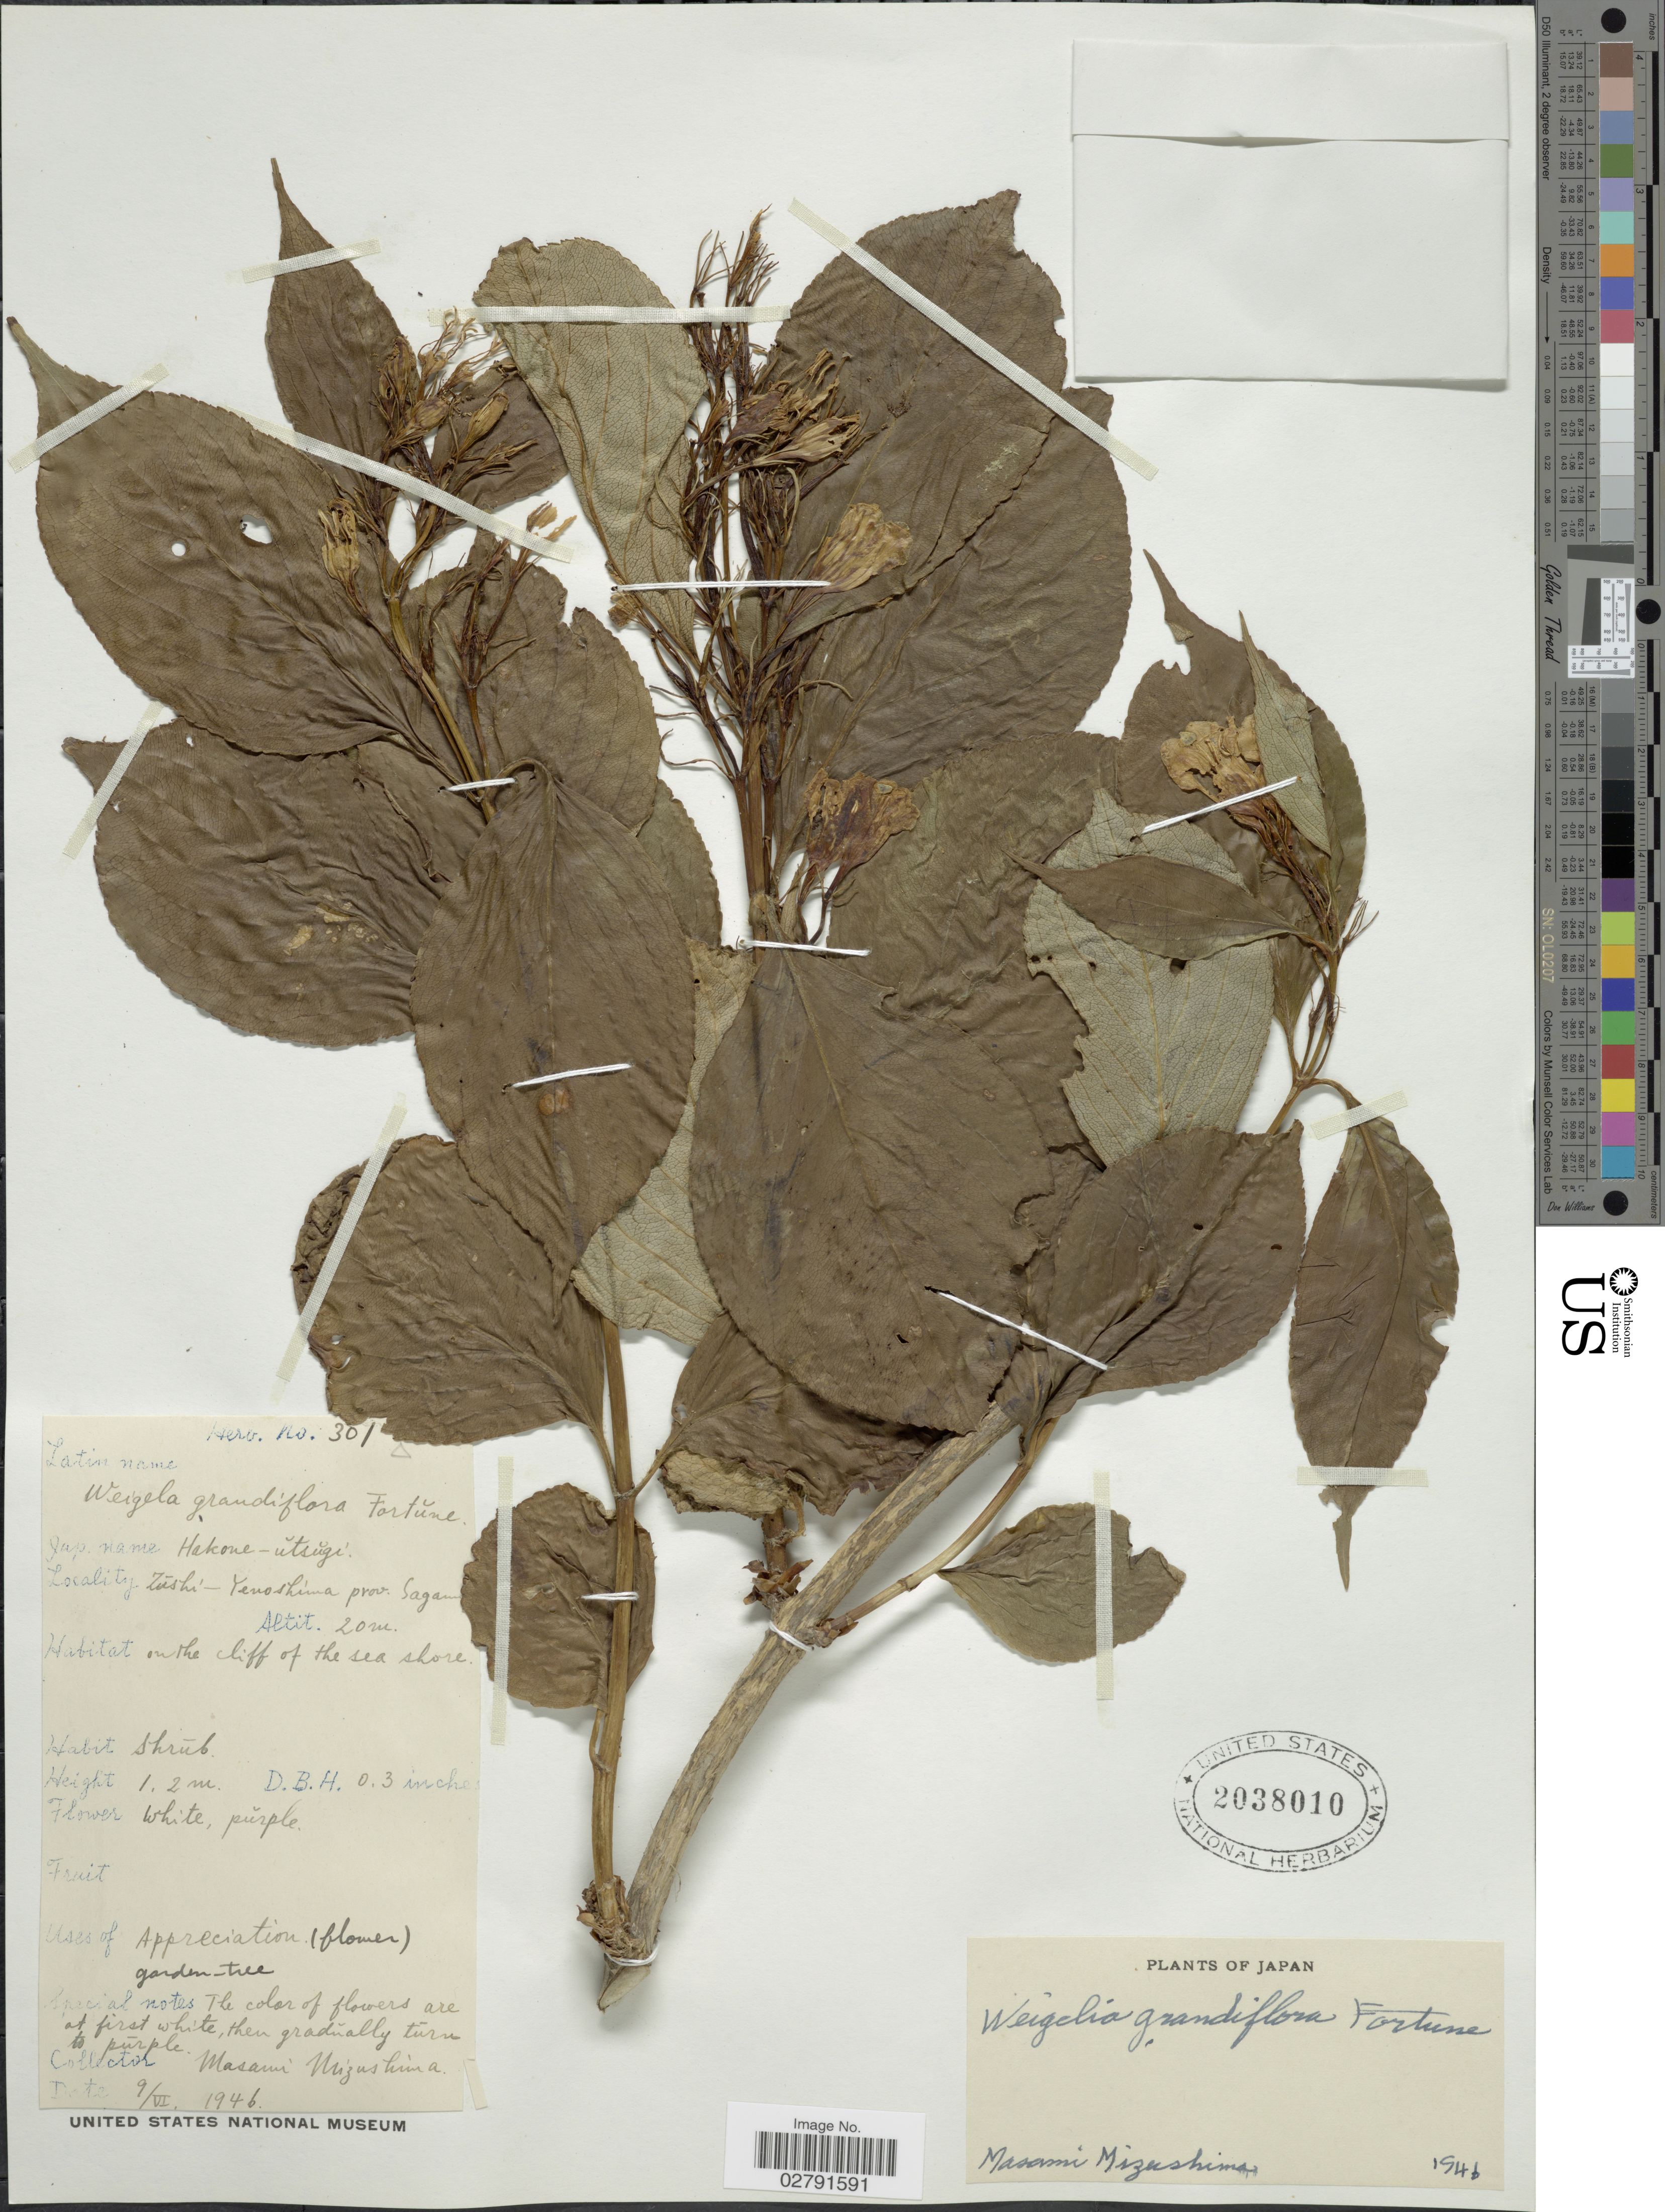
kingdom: Plantae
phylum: Tracheophyta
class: Magnoliopsida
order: Dipsacales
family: Caprifoliaceae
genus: Diervilla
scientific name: Diervilla grandiflora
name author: Siebold & Zucc.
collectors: M. Mizushima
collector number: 301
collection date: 1946-06-09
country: Japan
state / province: Saga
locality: Zushi - Yenoshima prov. Saga.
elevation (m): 20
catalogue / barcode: US 2038010